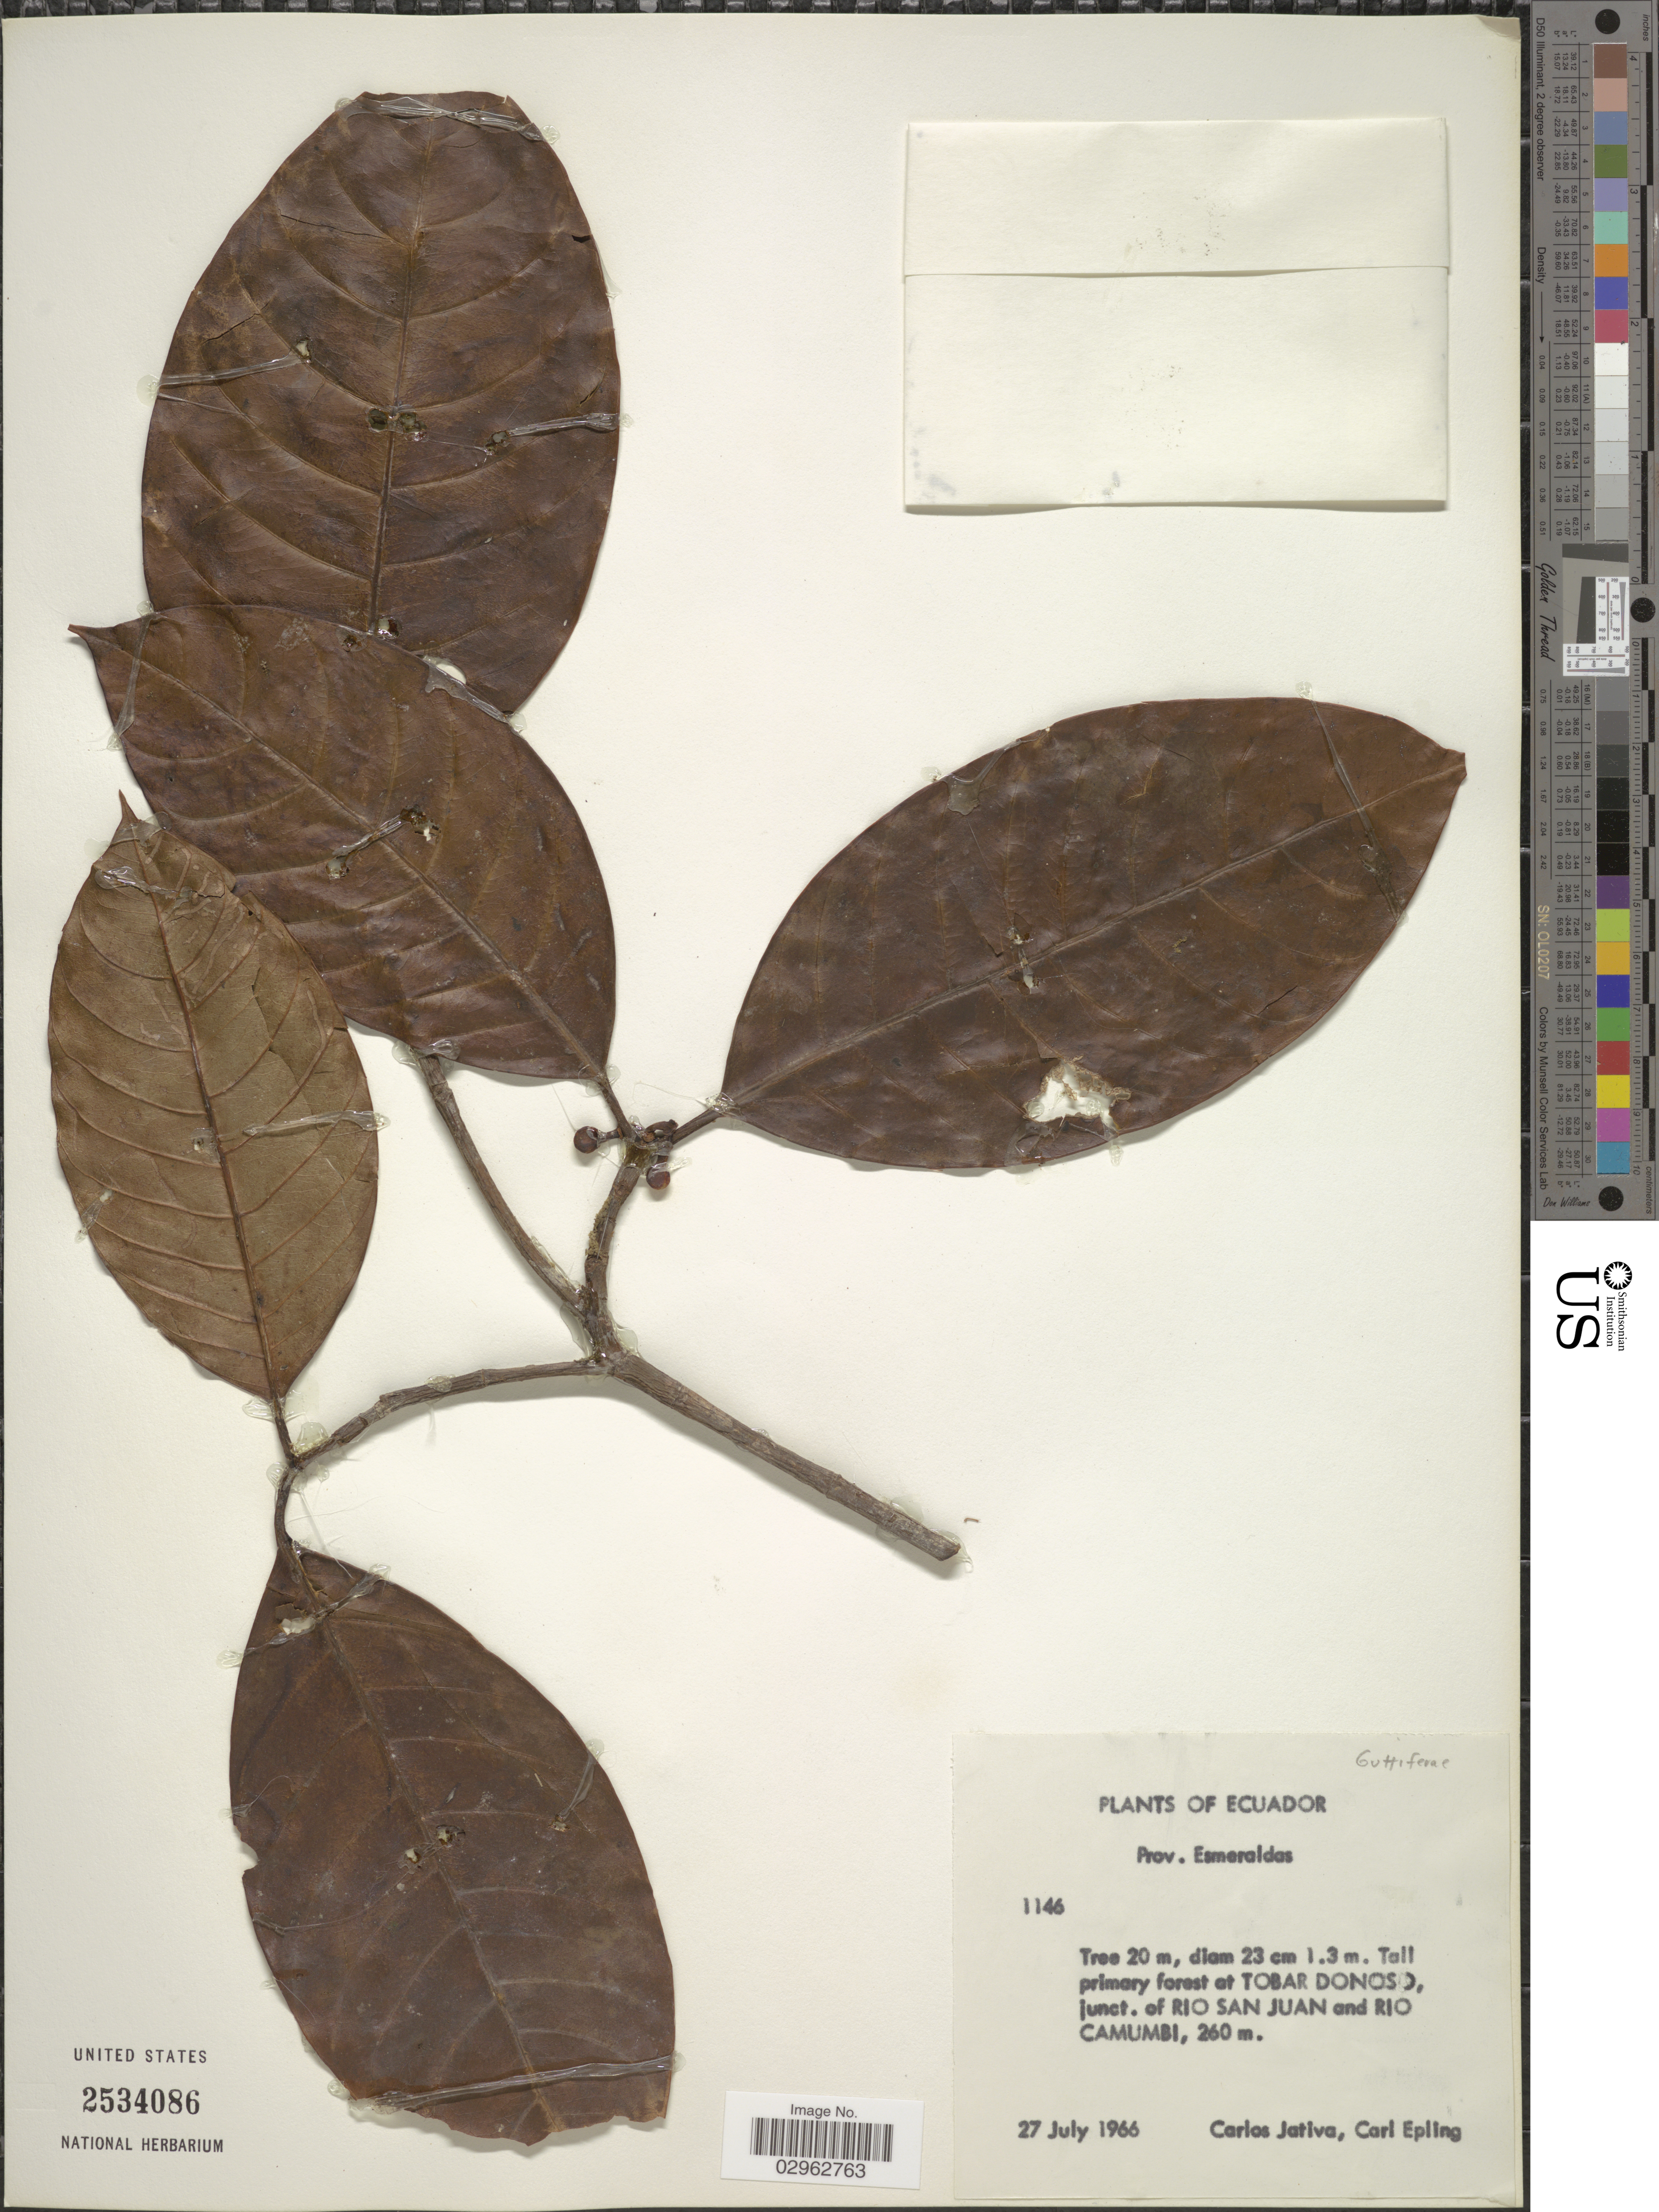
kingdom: Plantae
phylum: Tracheophyta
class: Magnoliopsida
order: Malpighiales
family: Clusiaceae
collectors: C. D. Játiva & C. C. Epling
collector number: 1146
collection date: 1966-07-27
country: Ecuador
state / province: Esmeraldas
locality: Tall primary forest at Tobar Donoso, junct. of Rio San Juan and Rio Camumbi.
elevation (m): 260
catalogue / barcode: US 2534086